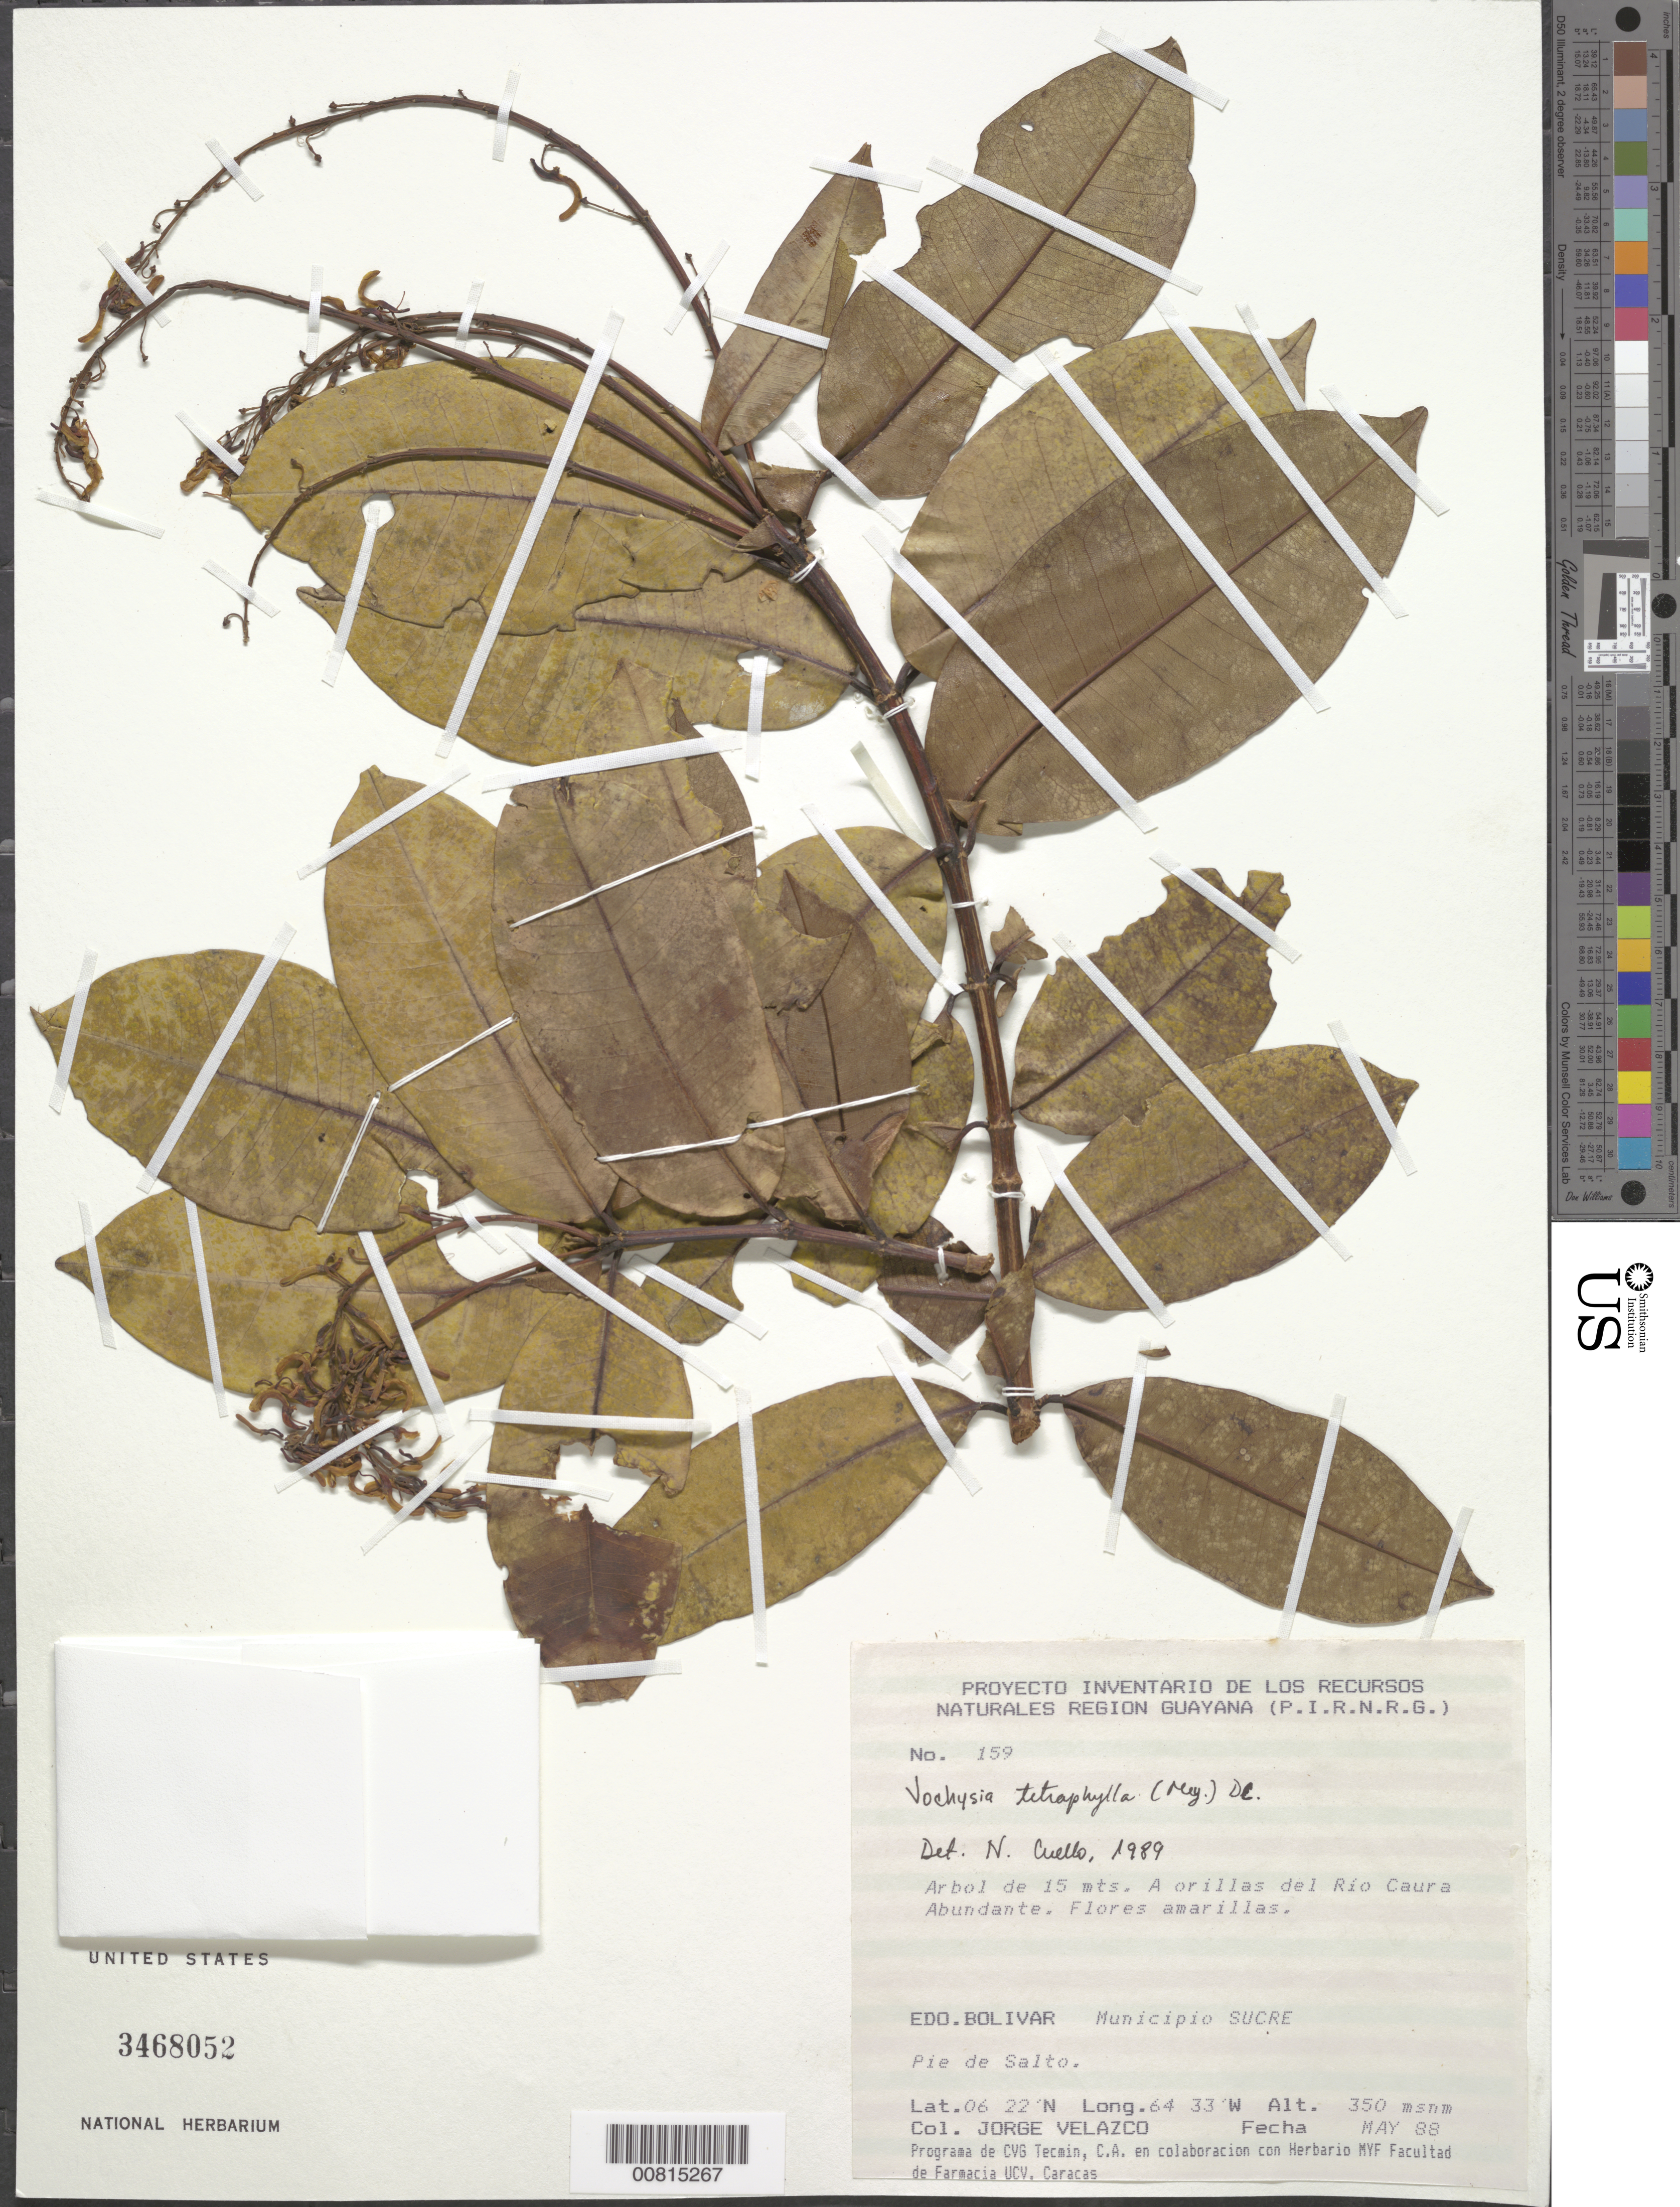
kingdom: Plantae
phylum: Tracheophyta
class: Magnoliopsida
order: Myrtales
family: Vochysiaceae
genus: Vochysia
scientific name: Vochysia tetraphylla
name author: (G. Mey.) DC.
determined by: Cuello, Nidia L.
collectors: J. Velazco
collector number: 159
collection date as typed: May-88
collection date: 1988-05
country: Venezuela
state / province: Bolívar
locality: Mun. Sucre, Río Caura, Pie de Salto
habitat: Riverbank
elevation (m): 350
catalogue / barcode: US 3468052